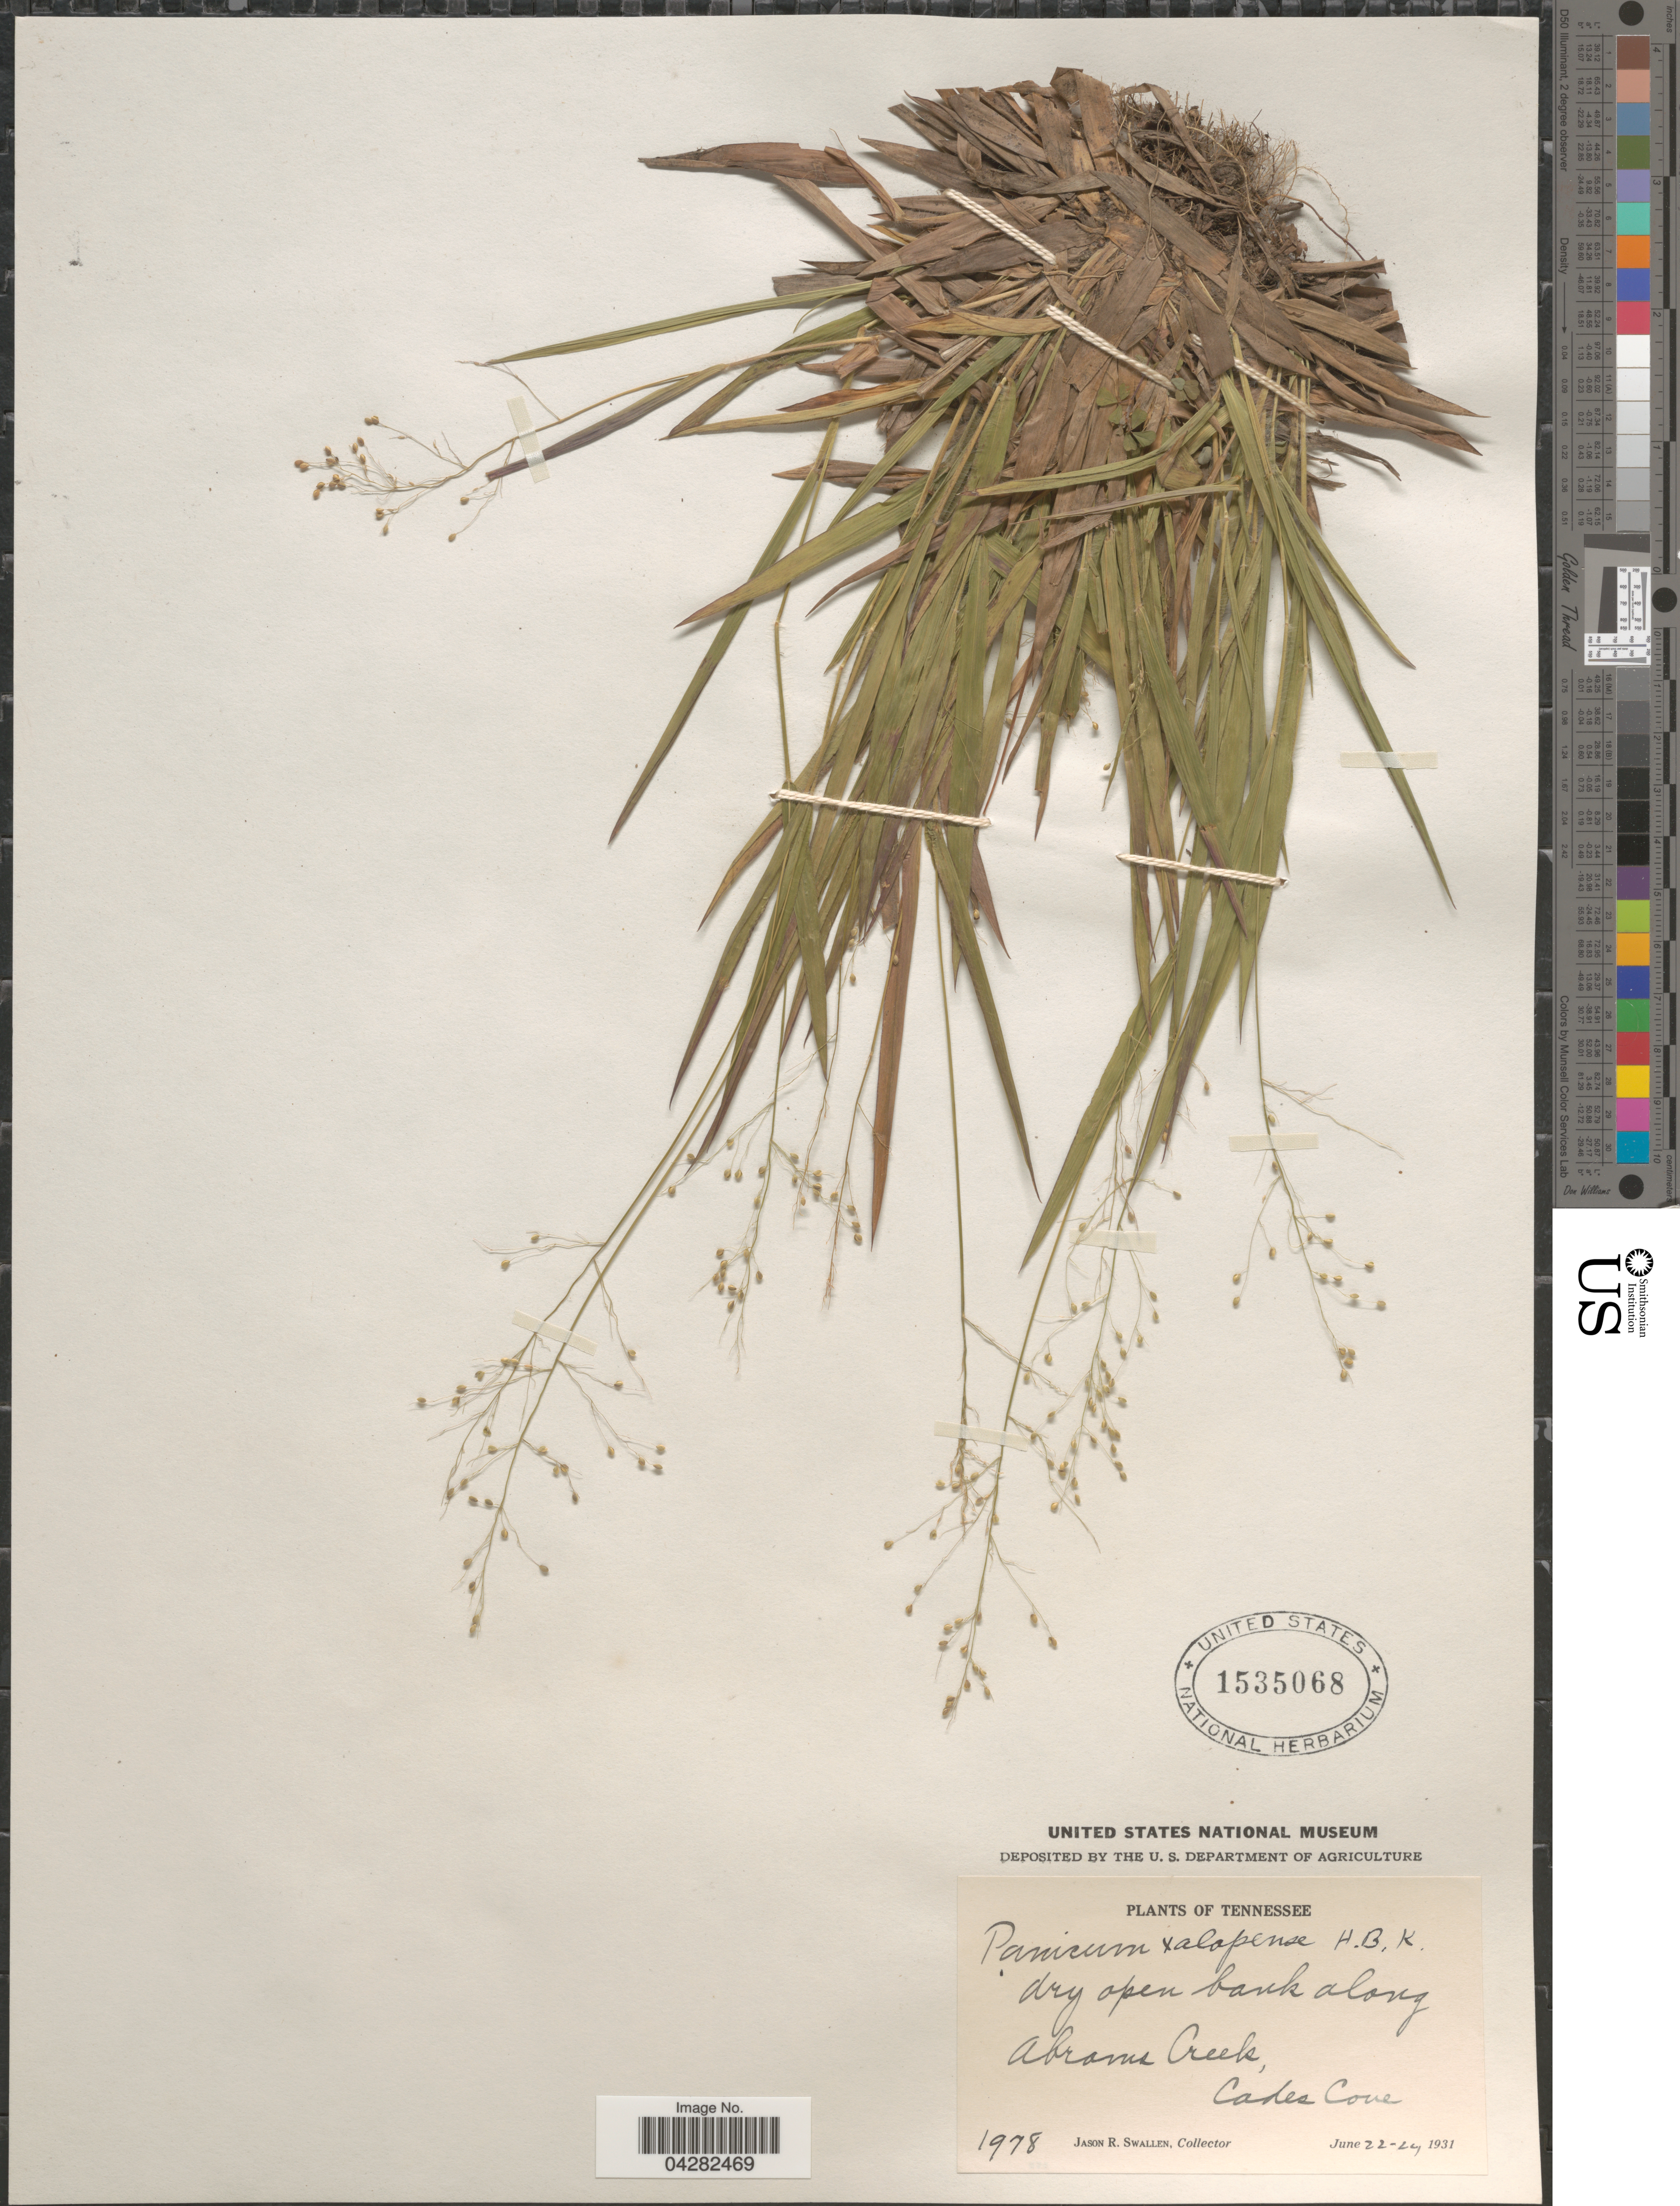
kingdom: Plantae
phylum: Tracheophyta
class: Liliopsida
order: Poales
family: Poaceae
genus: Dichanthelium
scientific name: Dichanthelium laxiflorum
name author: (Lam.) Gould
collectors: J. R. Swallen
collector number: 1978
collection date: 1931-06-22/1931-06-24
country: United States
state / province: Tennessee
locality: Abrams Creek, Cades Cove.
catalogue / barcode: US 1535068